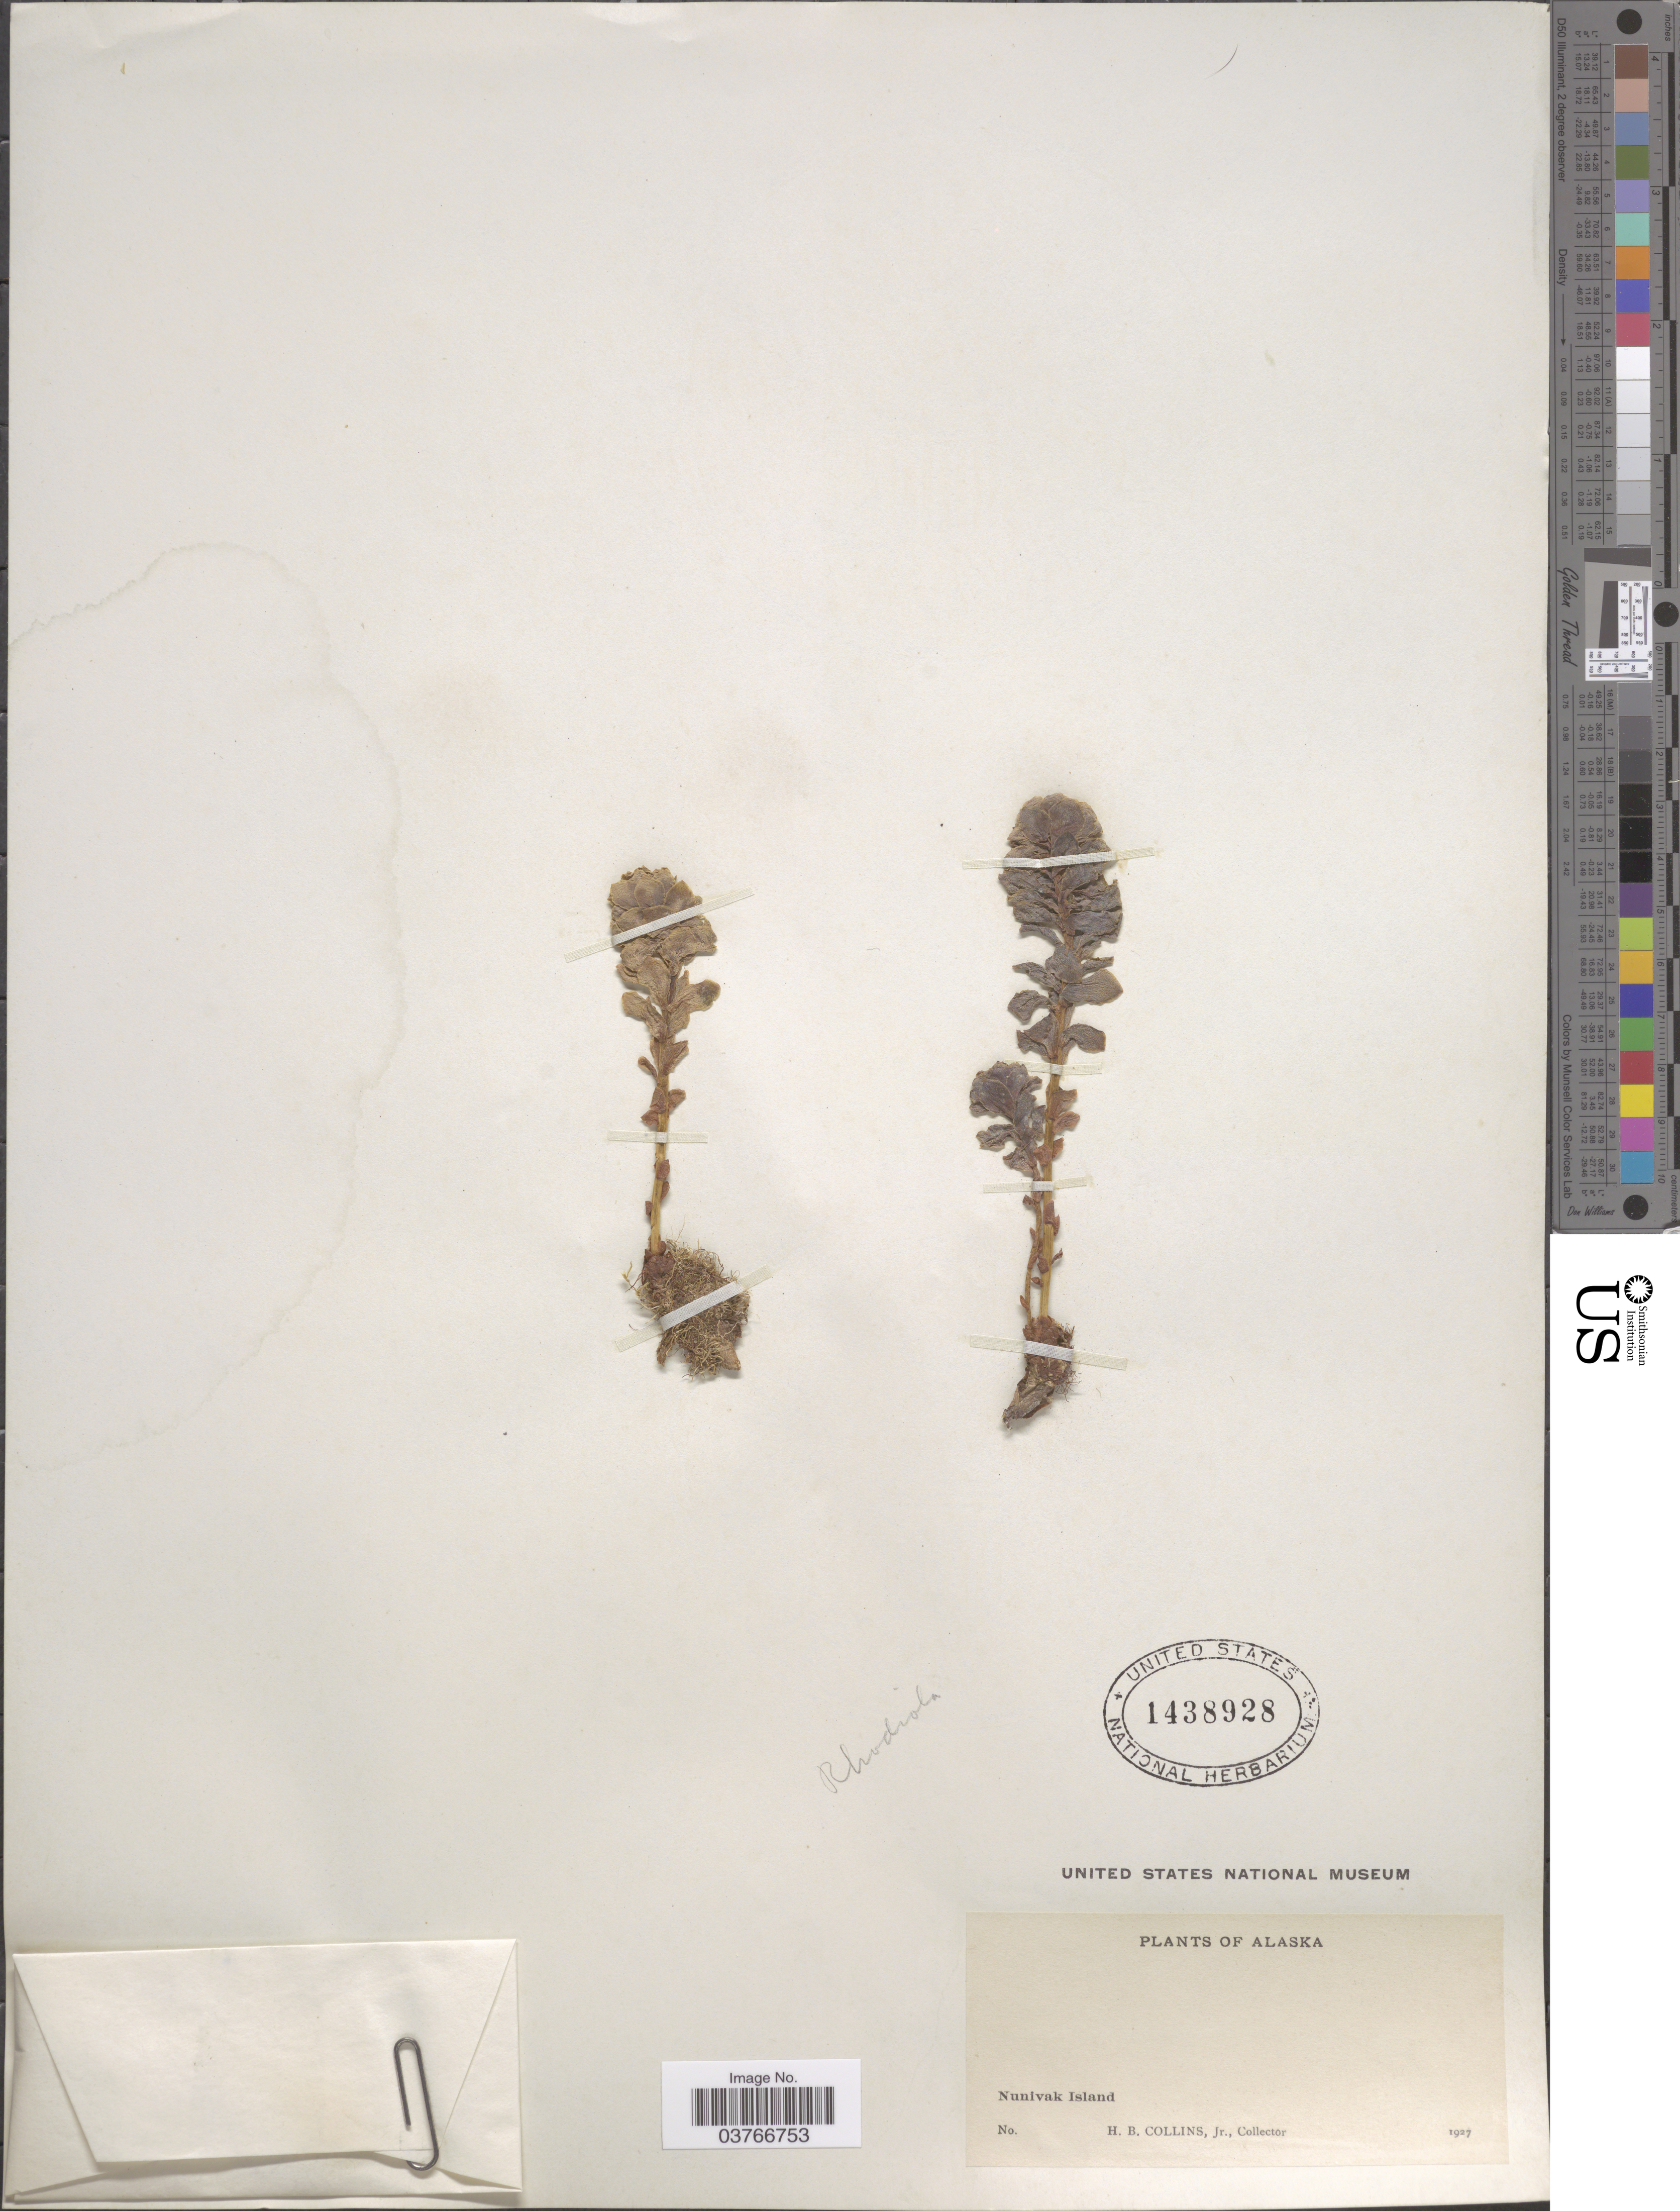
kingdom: Plantae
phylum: Tracheophyta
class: Magnoliopsida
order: Saxifragales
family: Crassulaceae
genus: Sedum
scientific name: Sedum sp.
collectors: H. Collins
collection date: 1927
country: United States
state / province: Alaska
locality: Nunivak Island.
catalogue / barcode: US 1438928